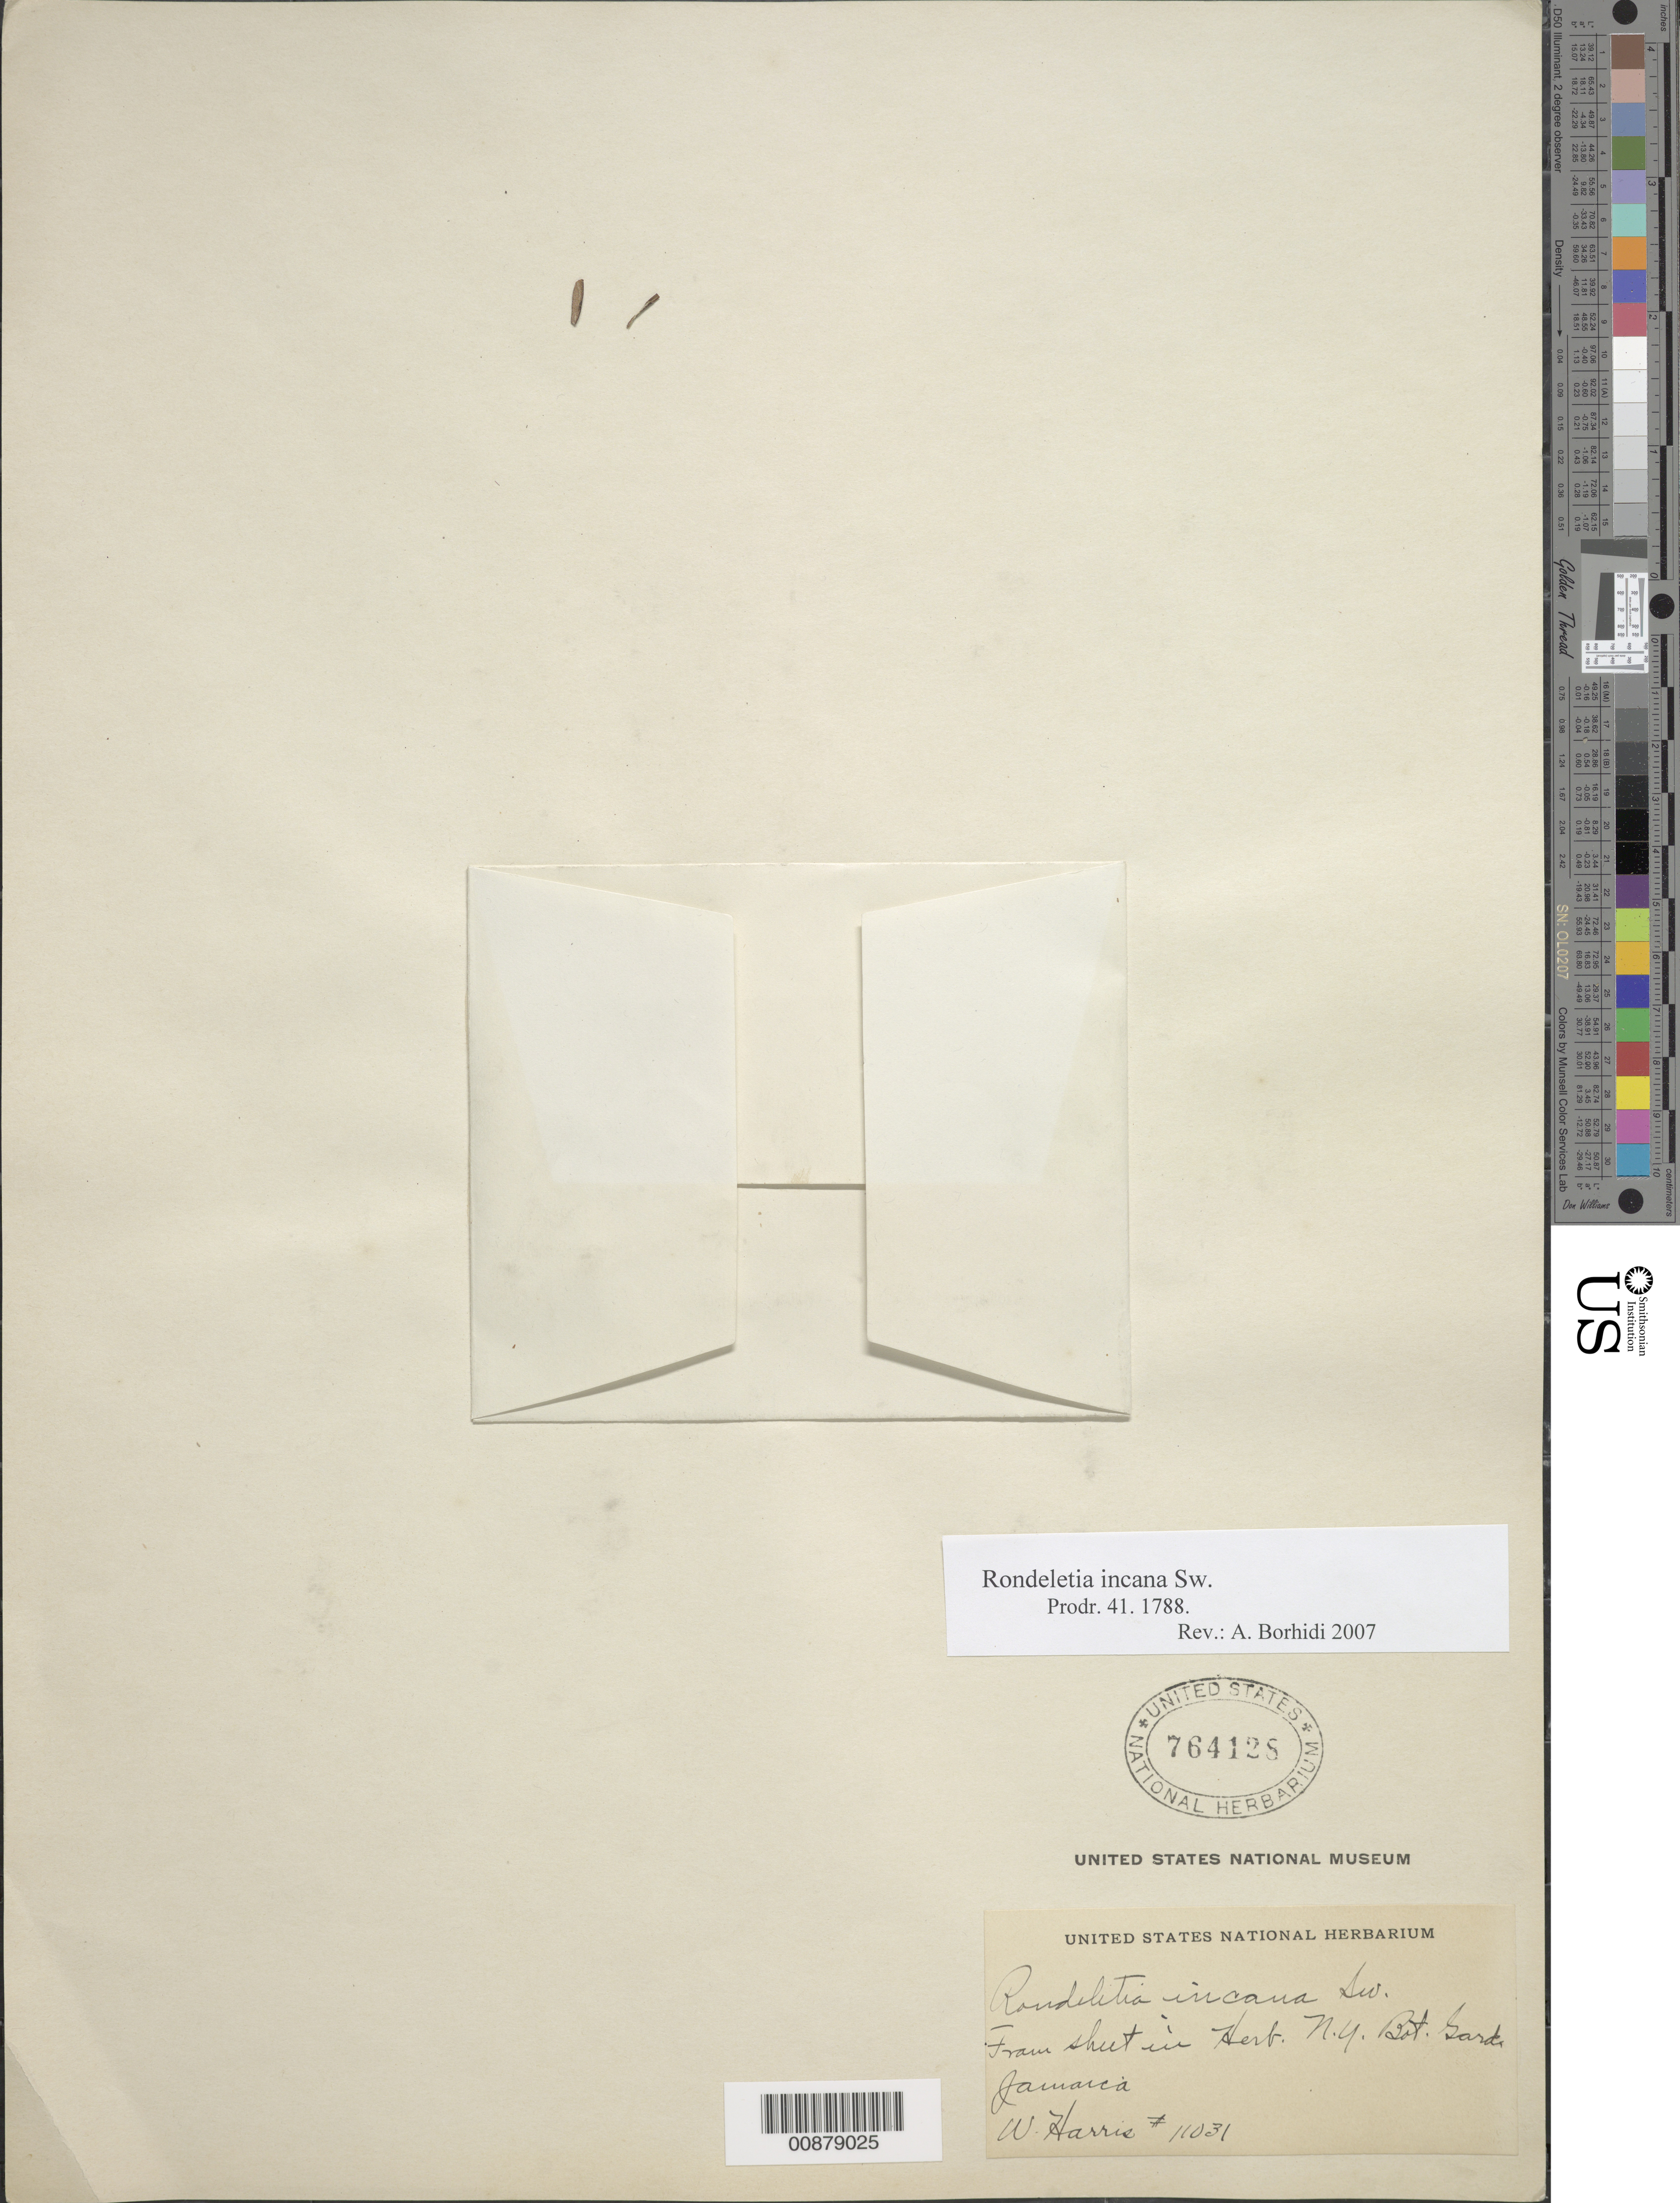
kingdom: Plantae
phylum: Tracheophyta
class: Magnoliopsida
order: Gentianales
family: Rubiaceae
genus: Rondeletia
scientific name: Rondeletia incana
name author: Sw.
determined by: Borhidi, Attila L.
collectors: W. H. Harris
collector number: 11031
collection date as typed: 21 May 1912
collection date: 1912-05-21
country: Jamaica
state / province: Clarendon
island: Jamaica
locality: Pickham Woods, Clarendon.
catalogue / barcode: US 764128